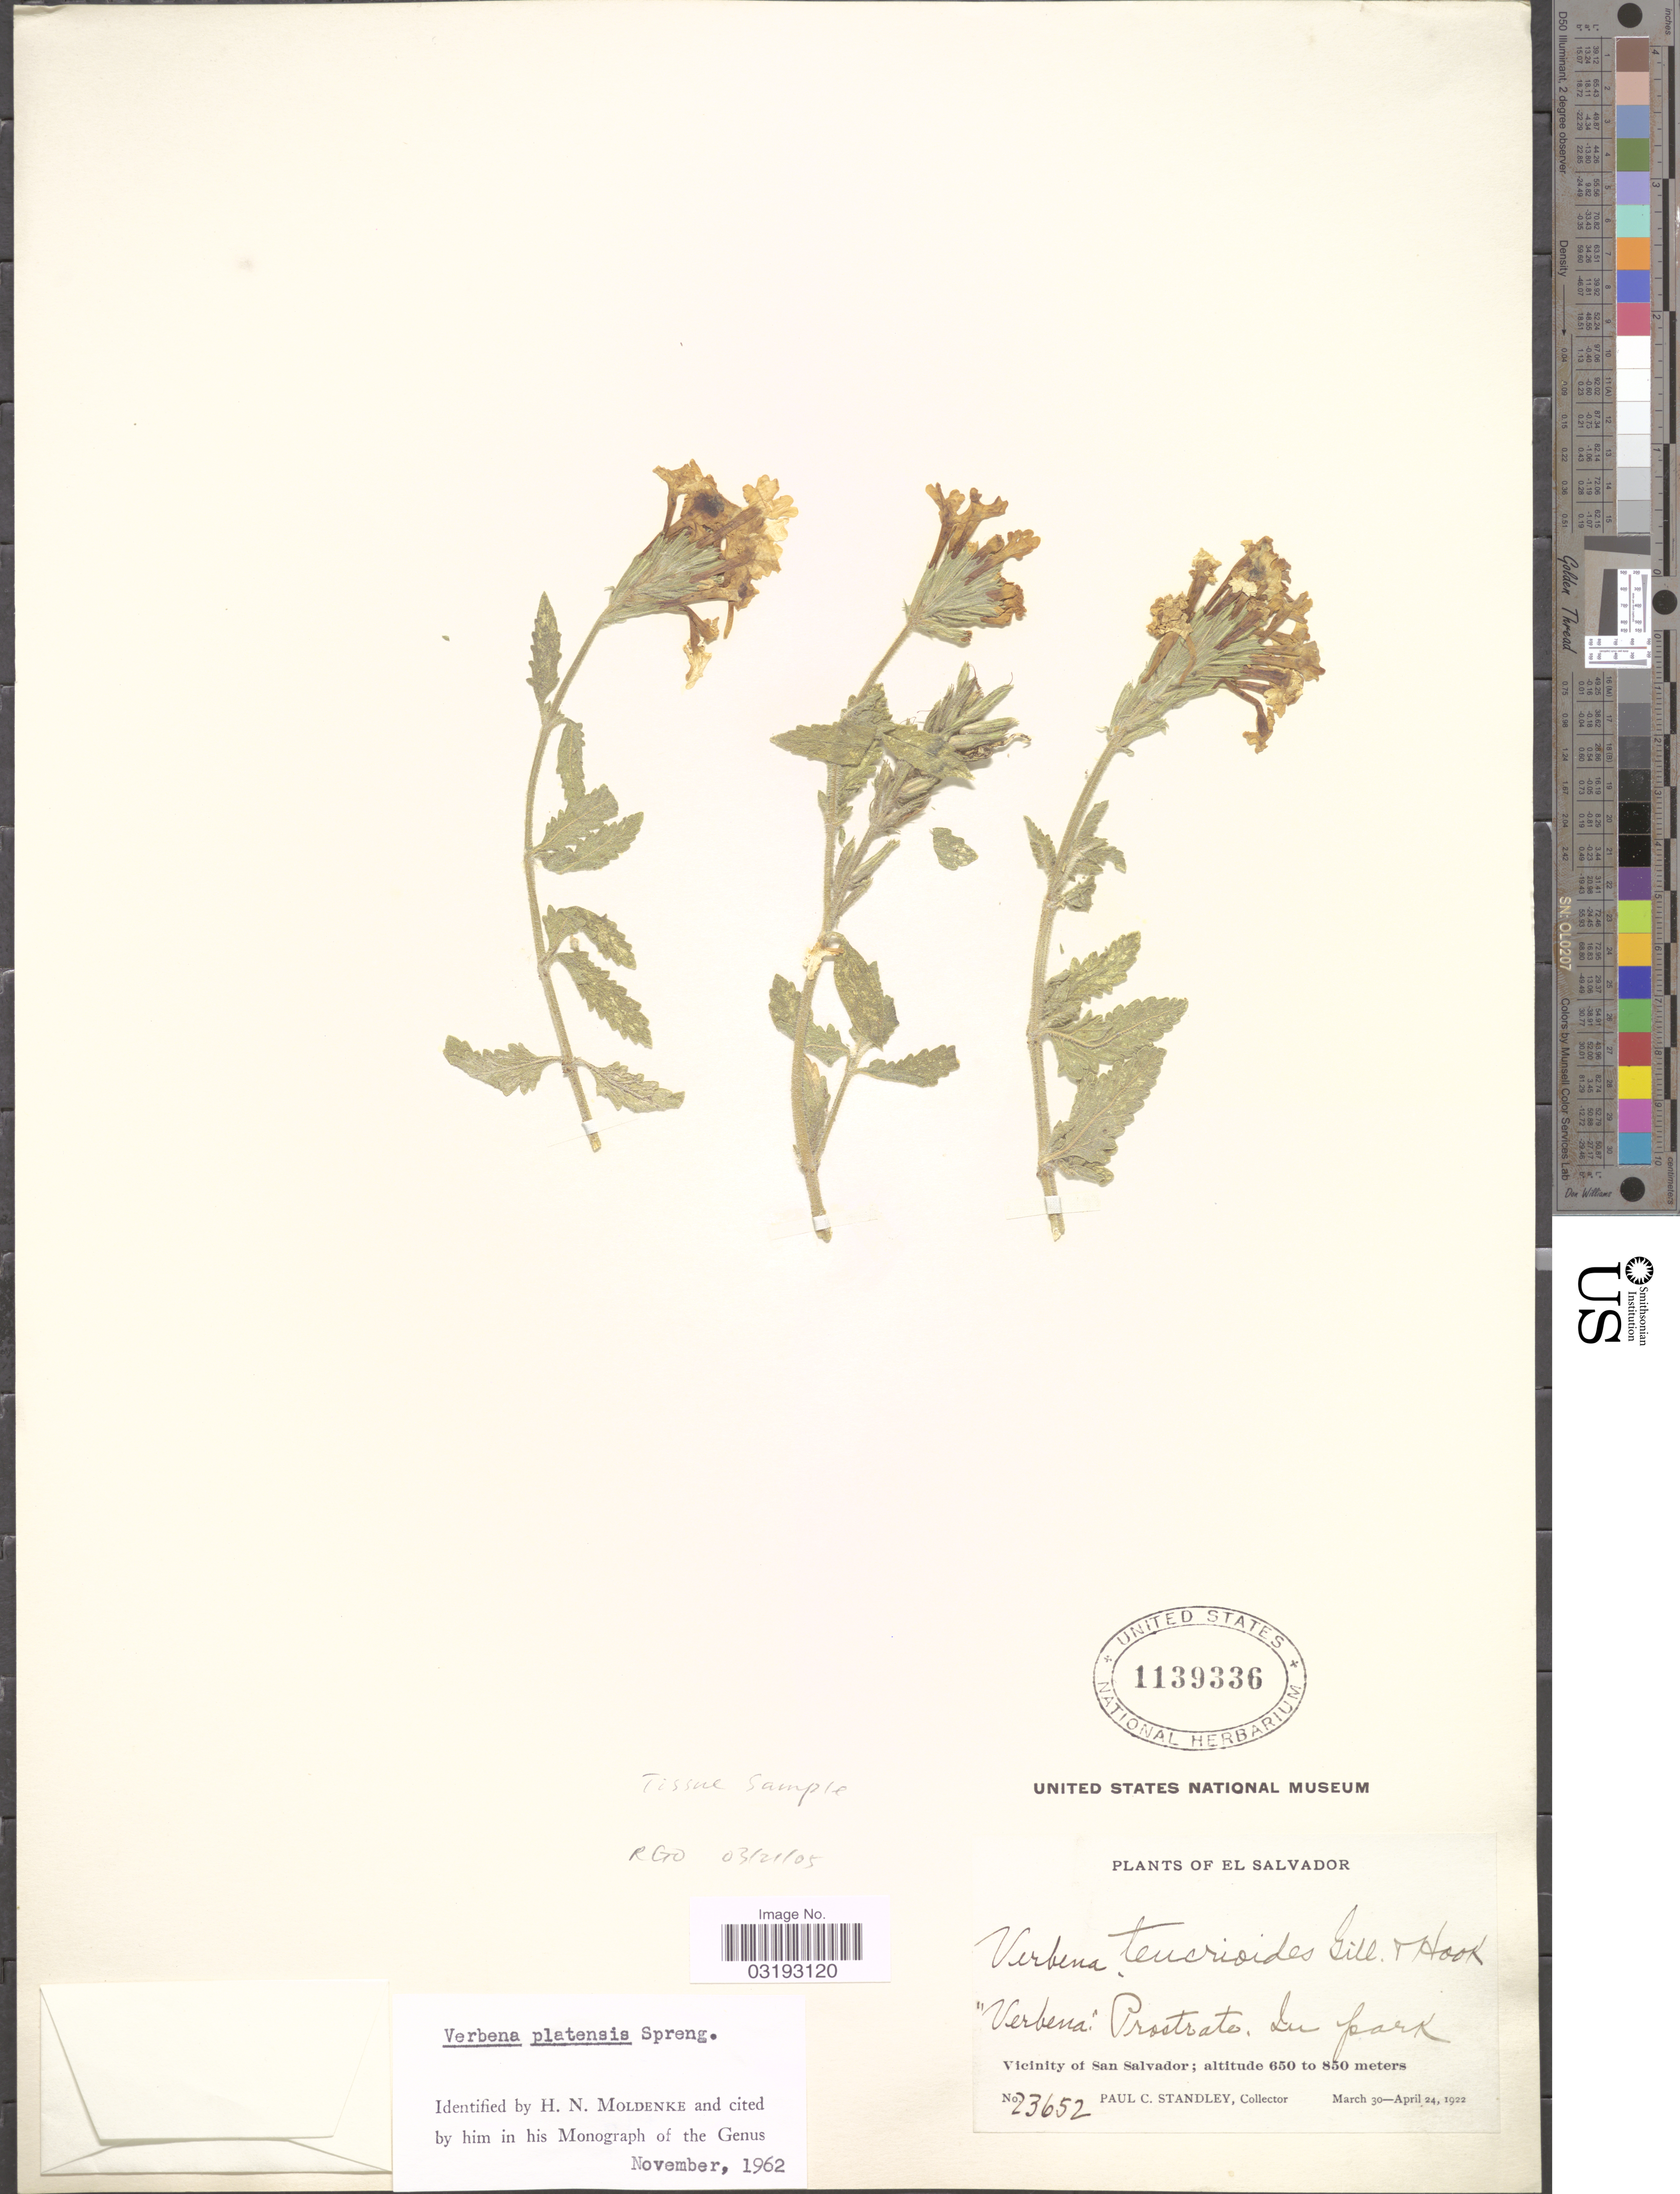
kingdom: Plantae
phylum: Tracheophyta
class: Magnoliopsida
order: Lamiales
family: Verbenaceae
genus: Verbena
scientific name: Verbena platensis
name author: Spreng.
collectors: P. C. Standley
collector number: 23652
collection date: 1922-03-30/1922-04-24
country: El Salvador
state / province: San Salvador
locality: Vicinity of San Salvador.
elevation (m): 650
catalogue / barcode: US 1139336